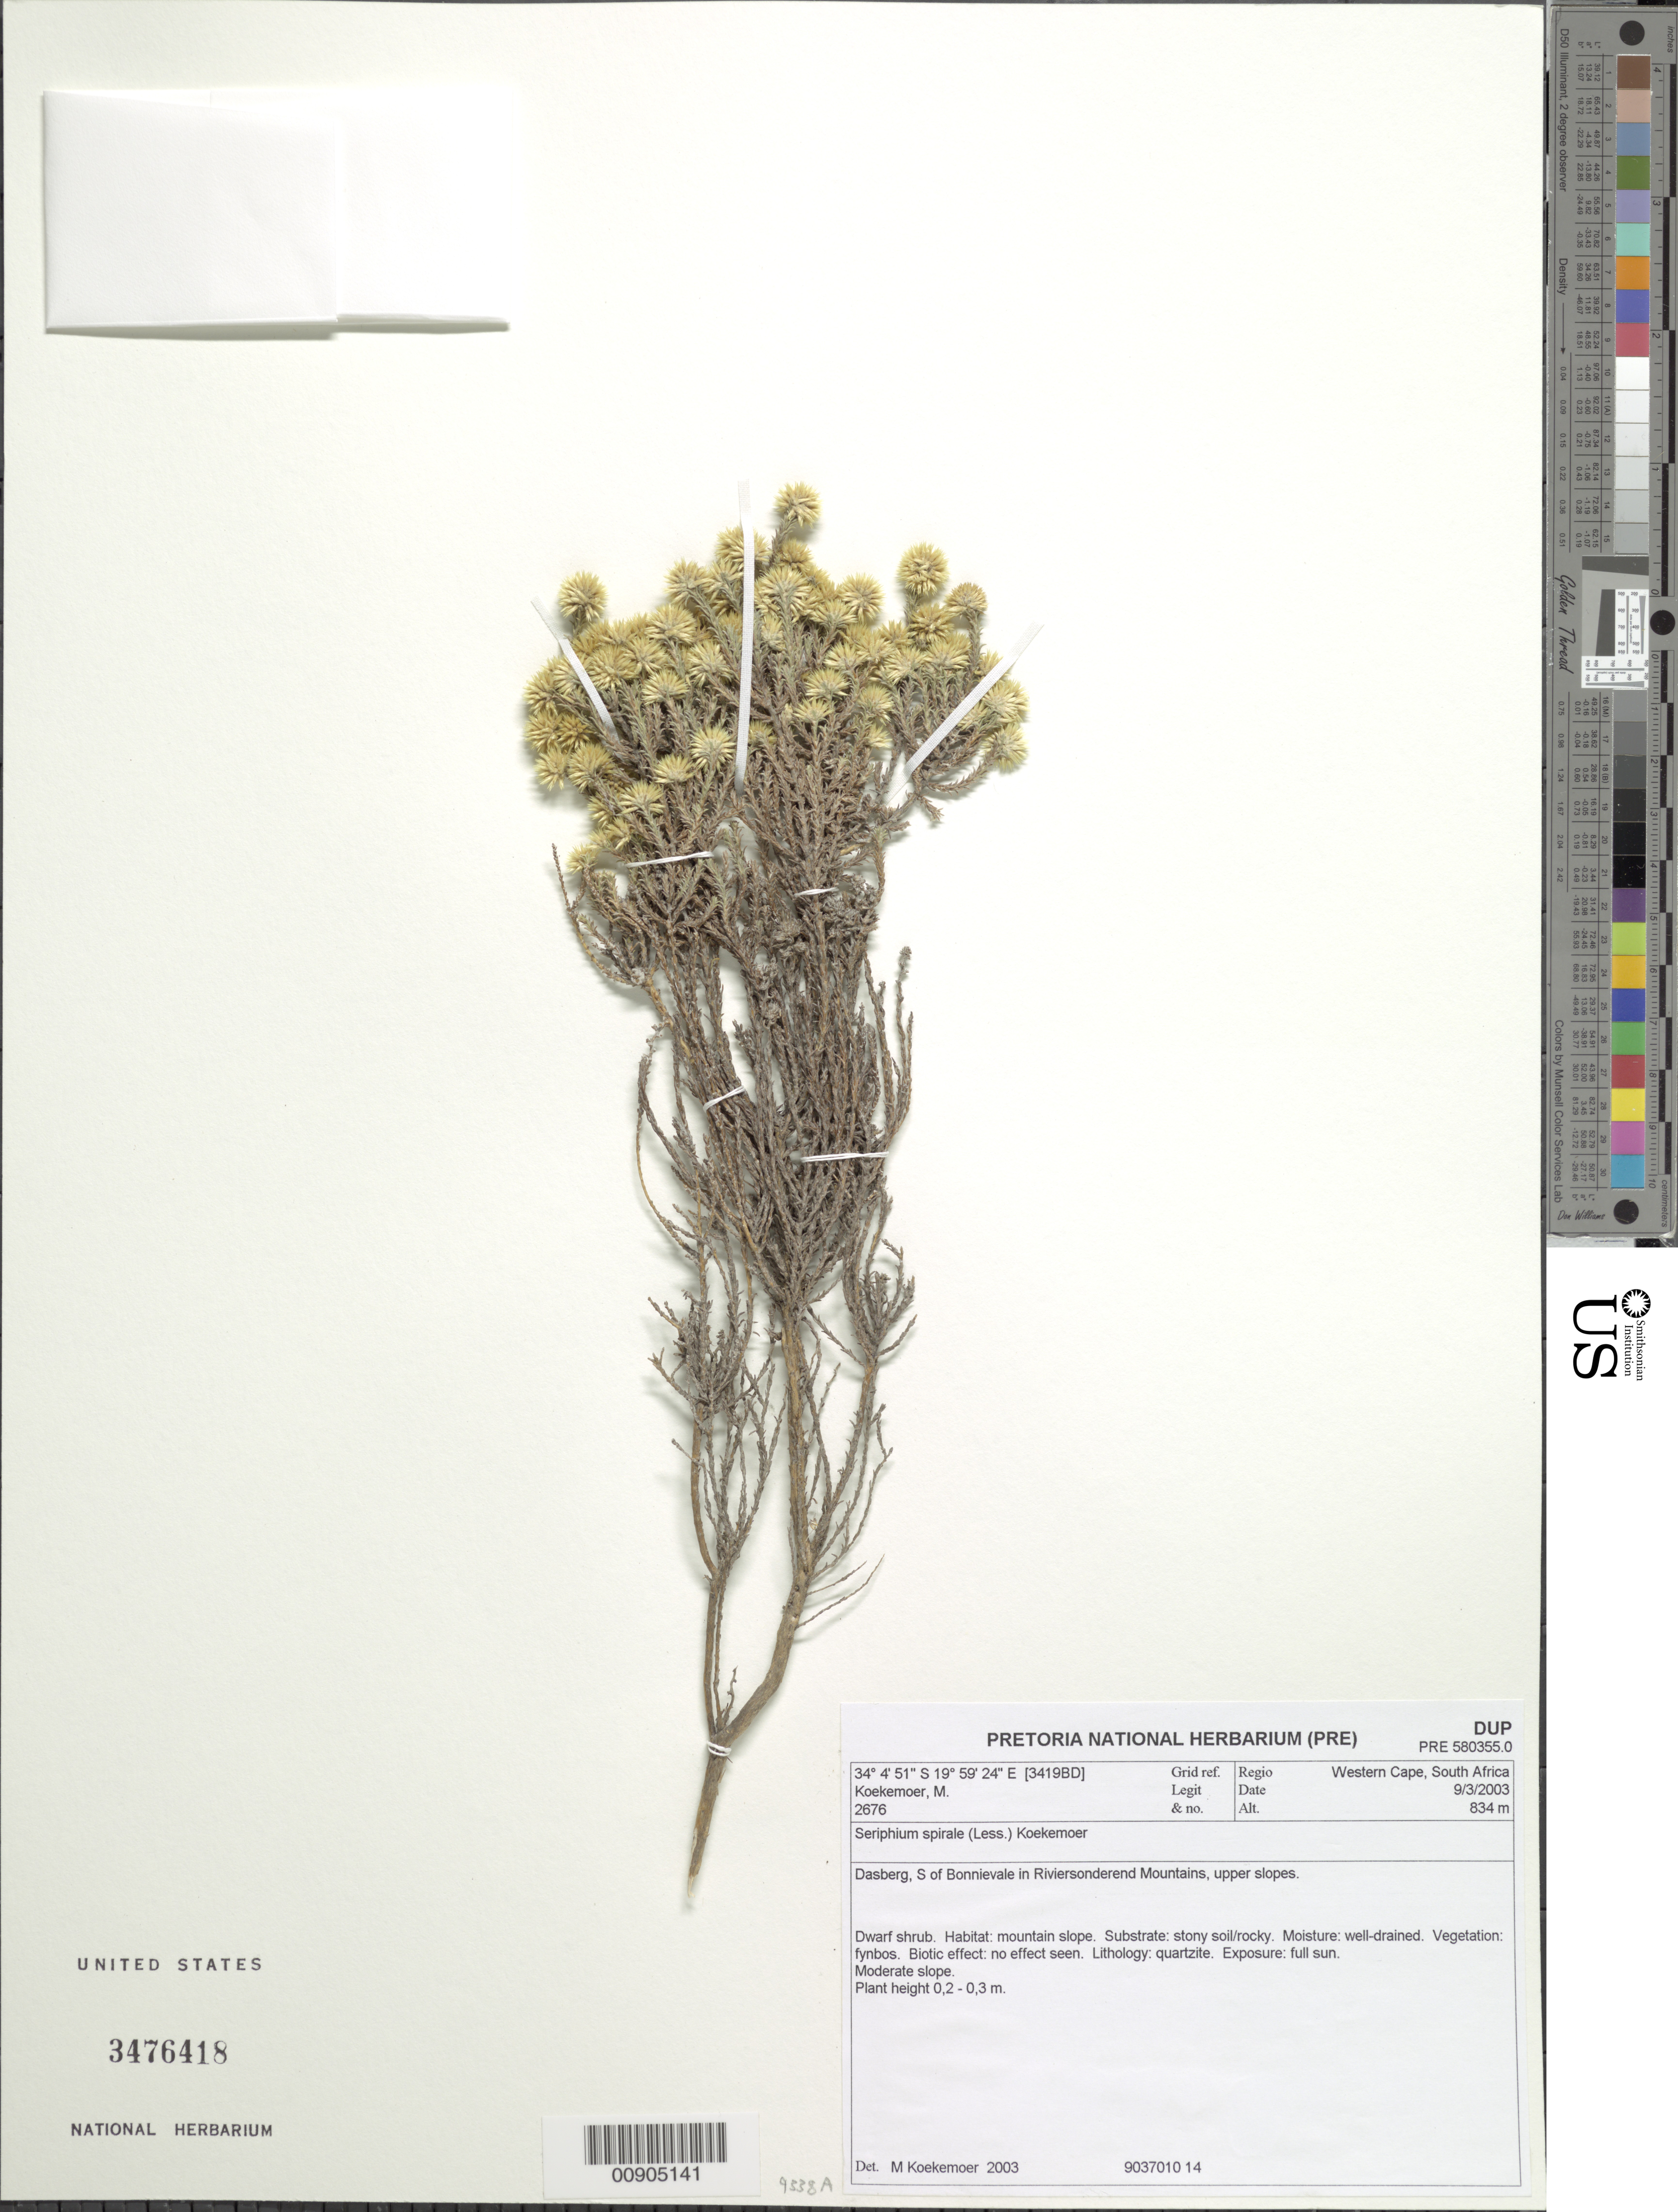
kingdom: Plantae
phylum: Tracheophyta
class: Magnoliopsida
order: Asterales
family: Asteraceae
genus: Seriphium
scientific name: Seriphium spirale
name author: (Less.) Koek.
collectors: M. Koekemoer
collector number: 2676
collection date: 2003-03-09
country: South Africa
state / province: Western Cape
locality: Dasberg S of Bonnievale in Riviersonderend Mountains, upper slopes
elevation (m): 834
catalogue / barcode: US 3476418